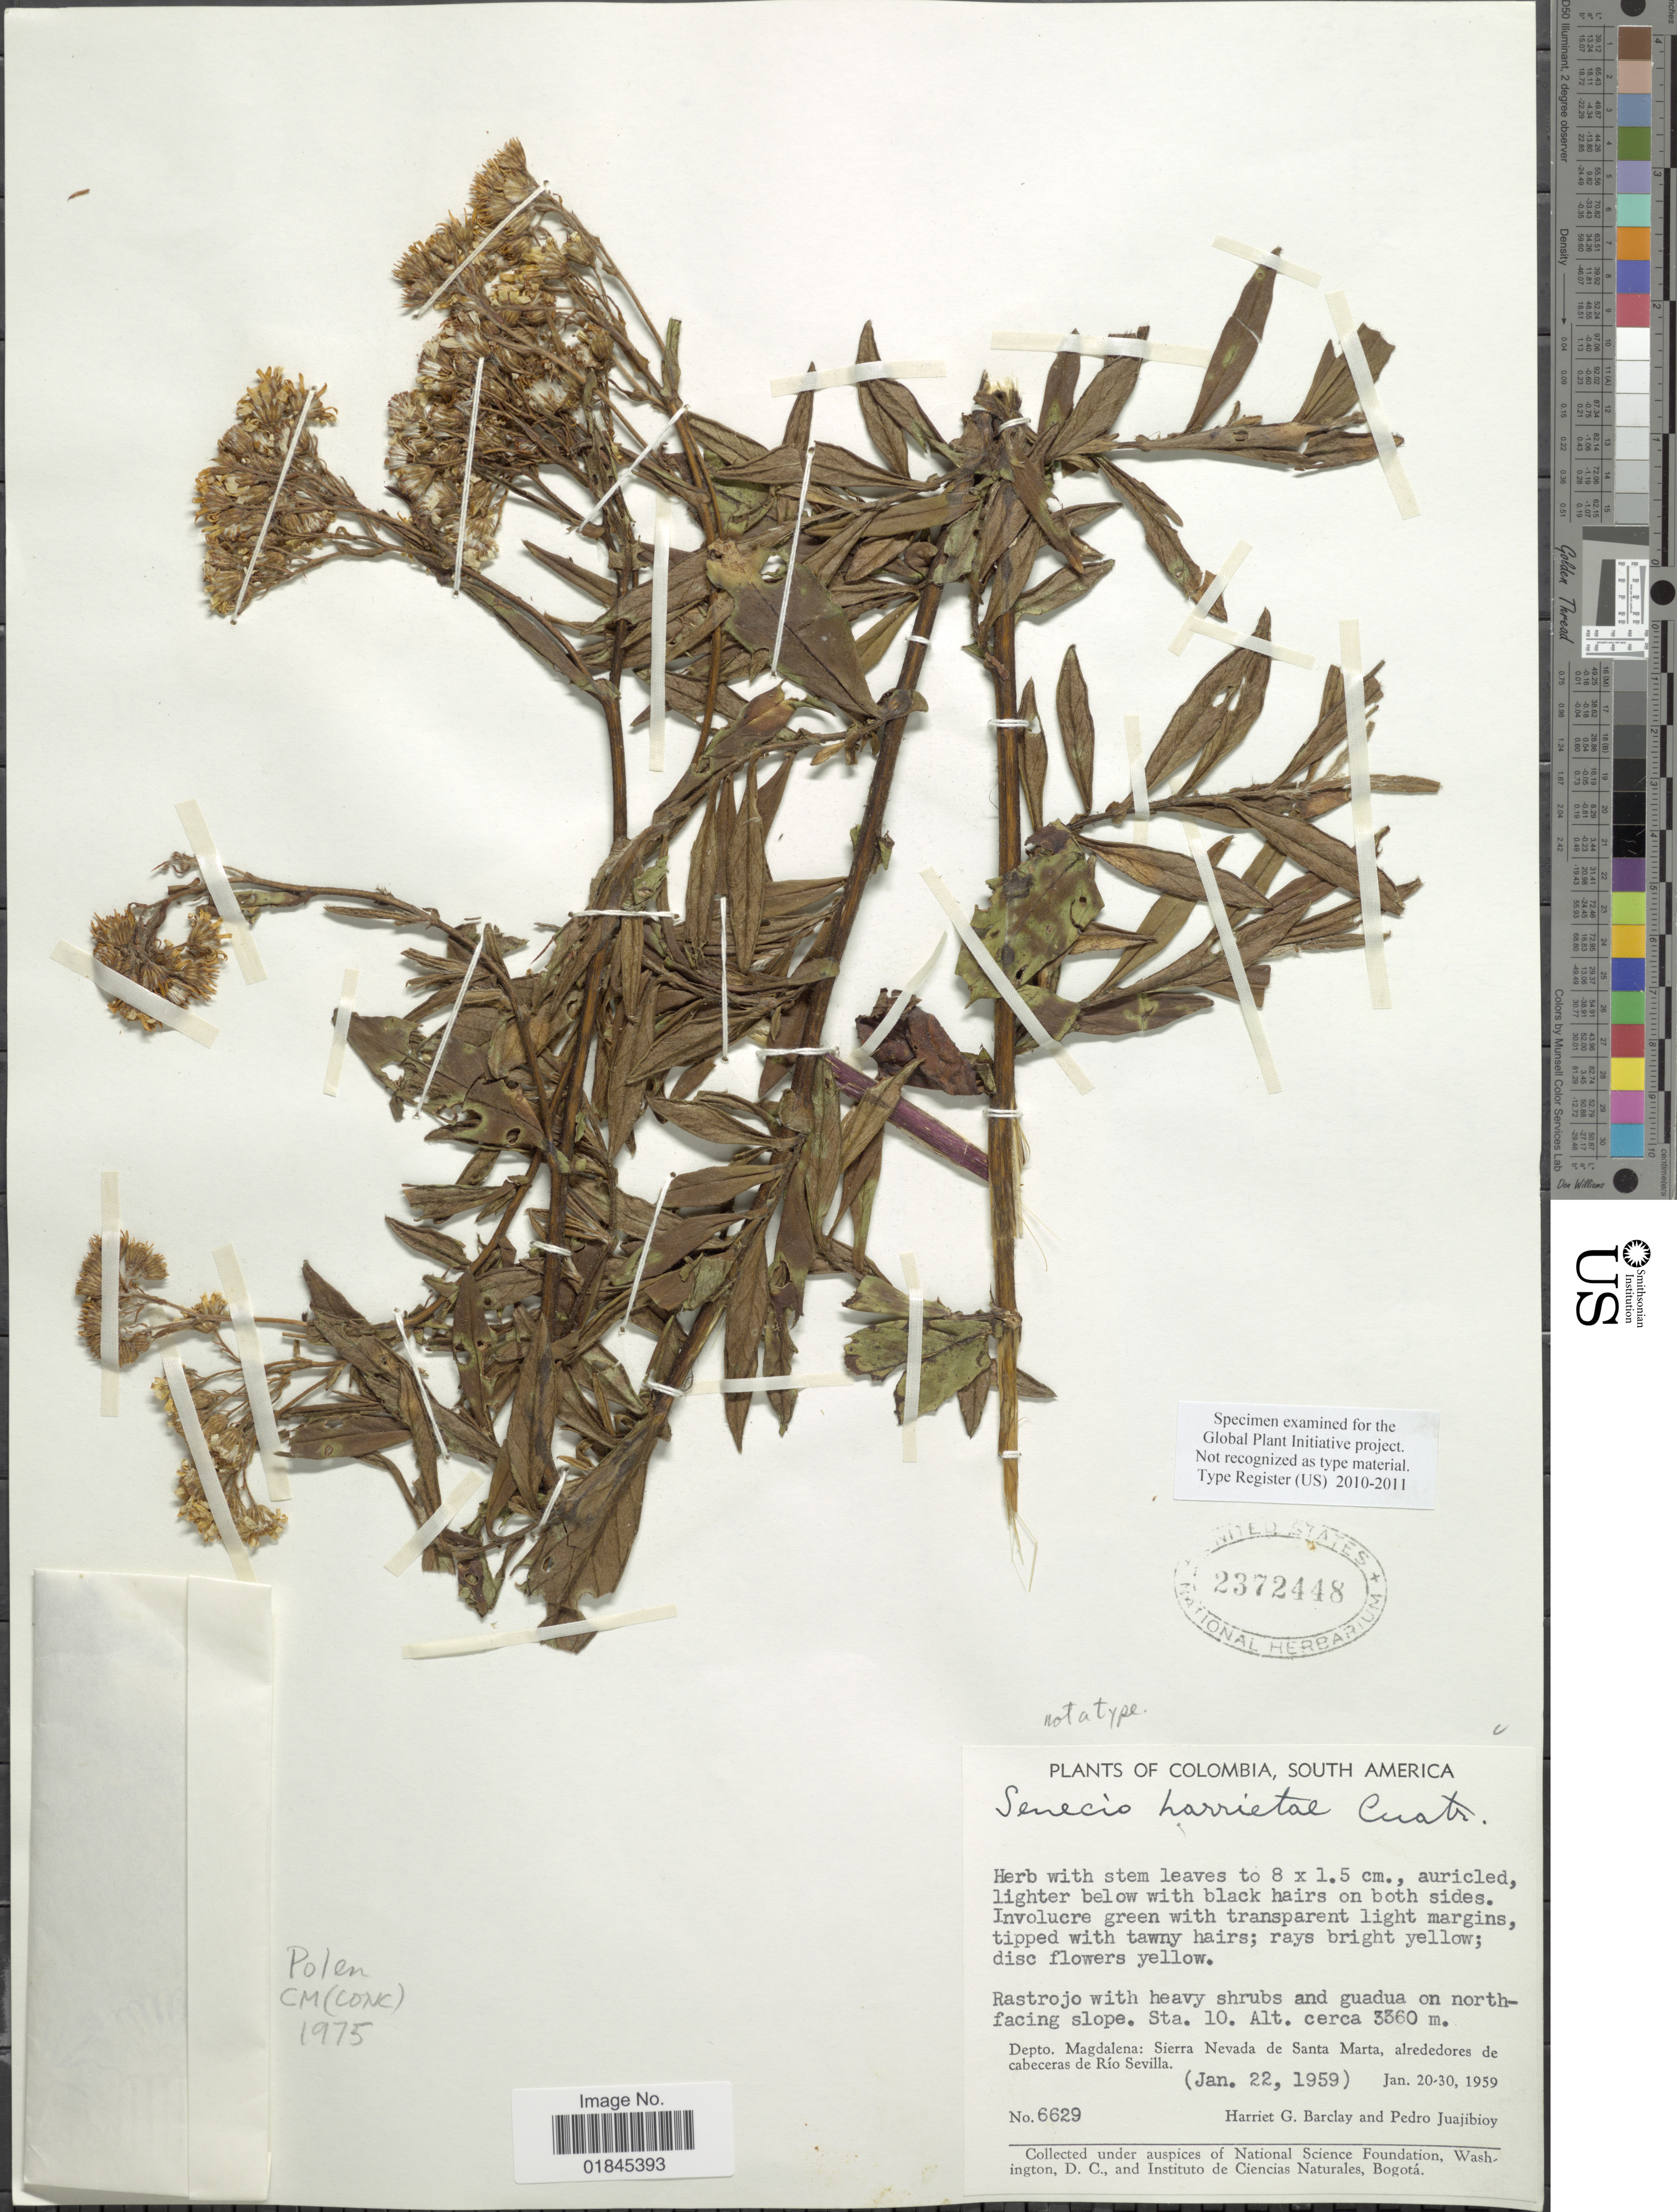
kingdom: Plantae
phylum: Tracheophyta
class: Magnoliopsida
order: Asterales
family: Asteraceae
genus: Pentacalia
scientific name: Pentacalia harrietae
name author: (Cuatrec.) Cuatrec.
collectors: H. G. Barclay & P. Juajibioy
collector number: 6629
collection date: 1959-01-22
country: Colombia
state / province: Magdalena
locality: Rastrojo with heavy shrubs and guadua on north-facing slope. Sta. 10. Depto. Magdalena: Sierra Nevada de Santa Marta, alrededores de cabeceras de Río Sevilla.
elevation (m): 3360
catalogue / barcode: US 2372448